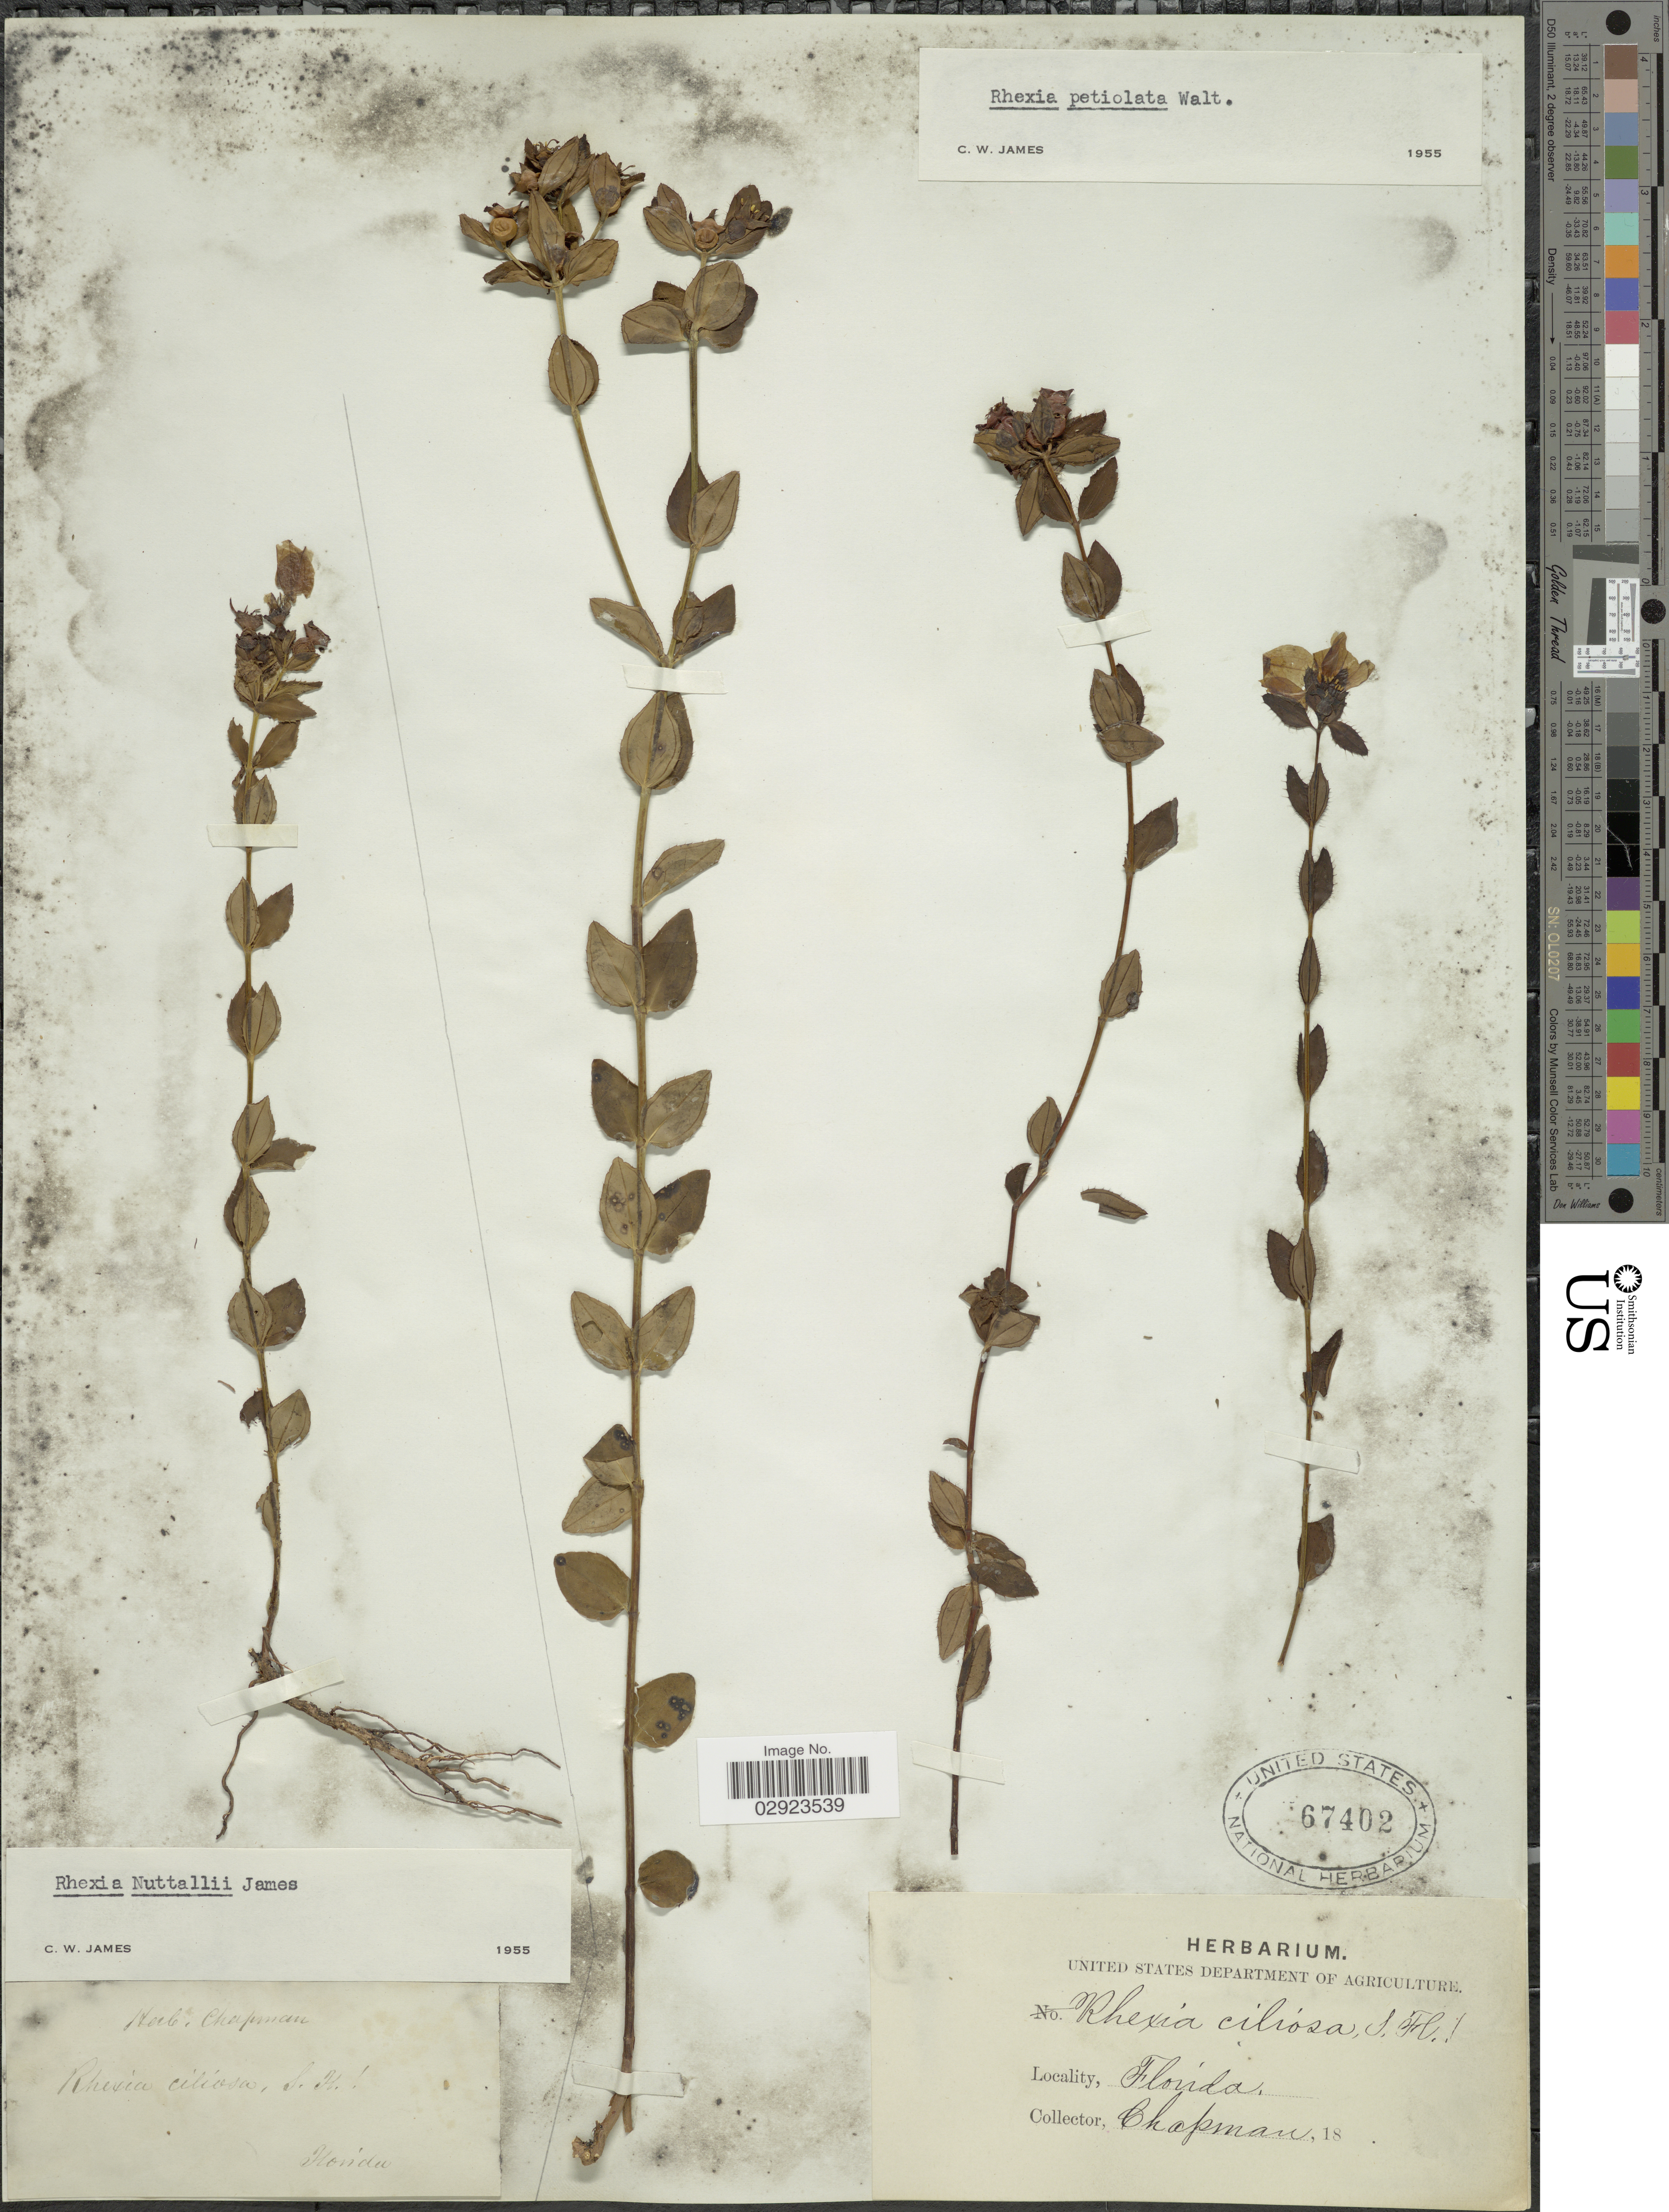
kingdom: Plantae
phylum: Tracheophyta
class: Magnoliopsida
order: Myrtales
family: Melastomataceae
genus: Rhexia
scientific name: Rhexia nuttallii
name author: C.W. James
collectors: A. Chapman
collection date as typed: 18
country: United States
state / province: Florida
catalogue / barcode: US 67402